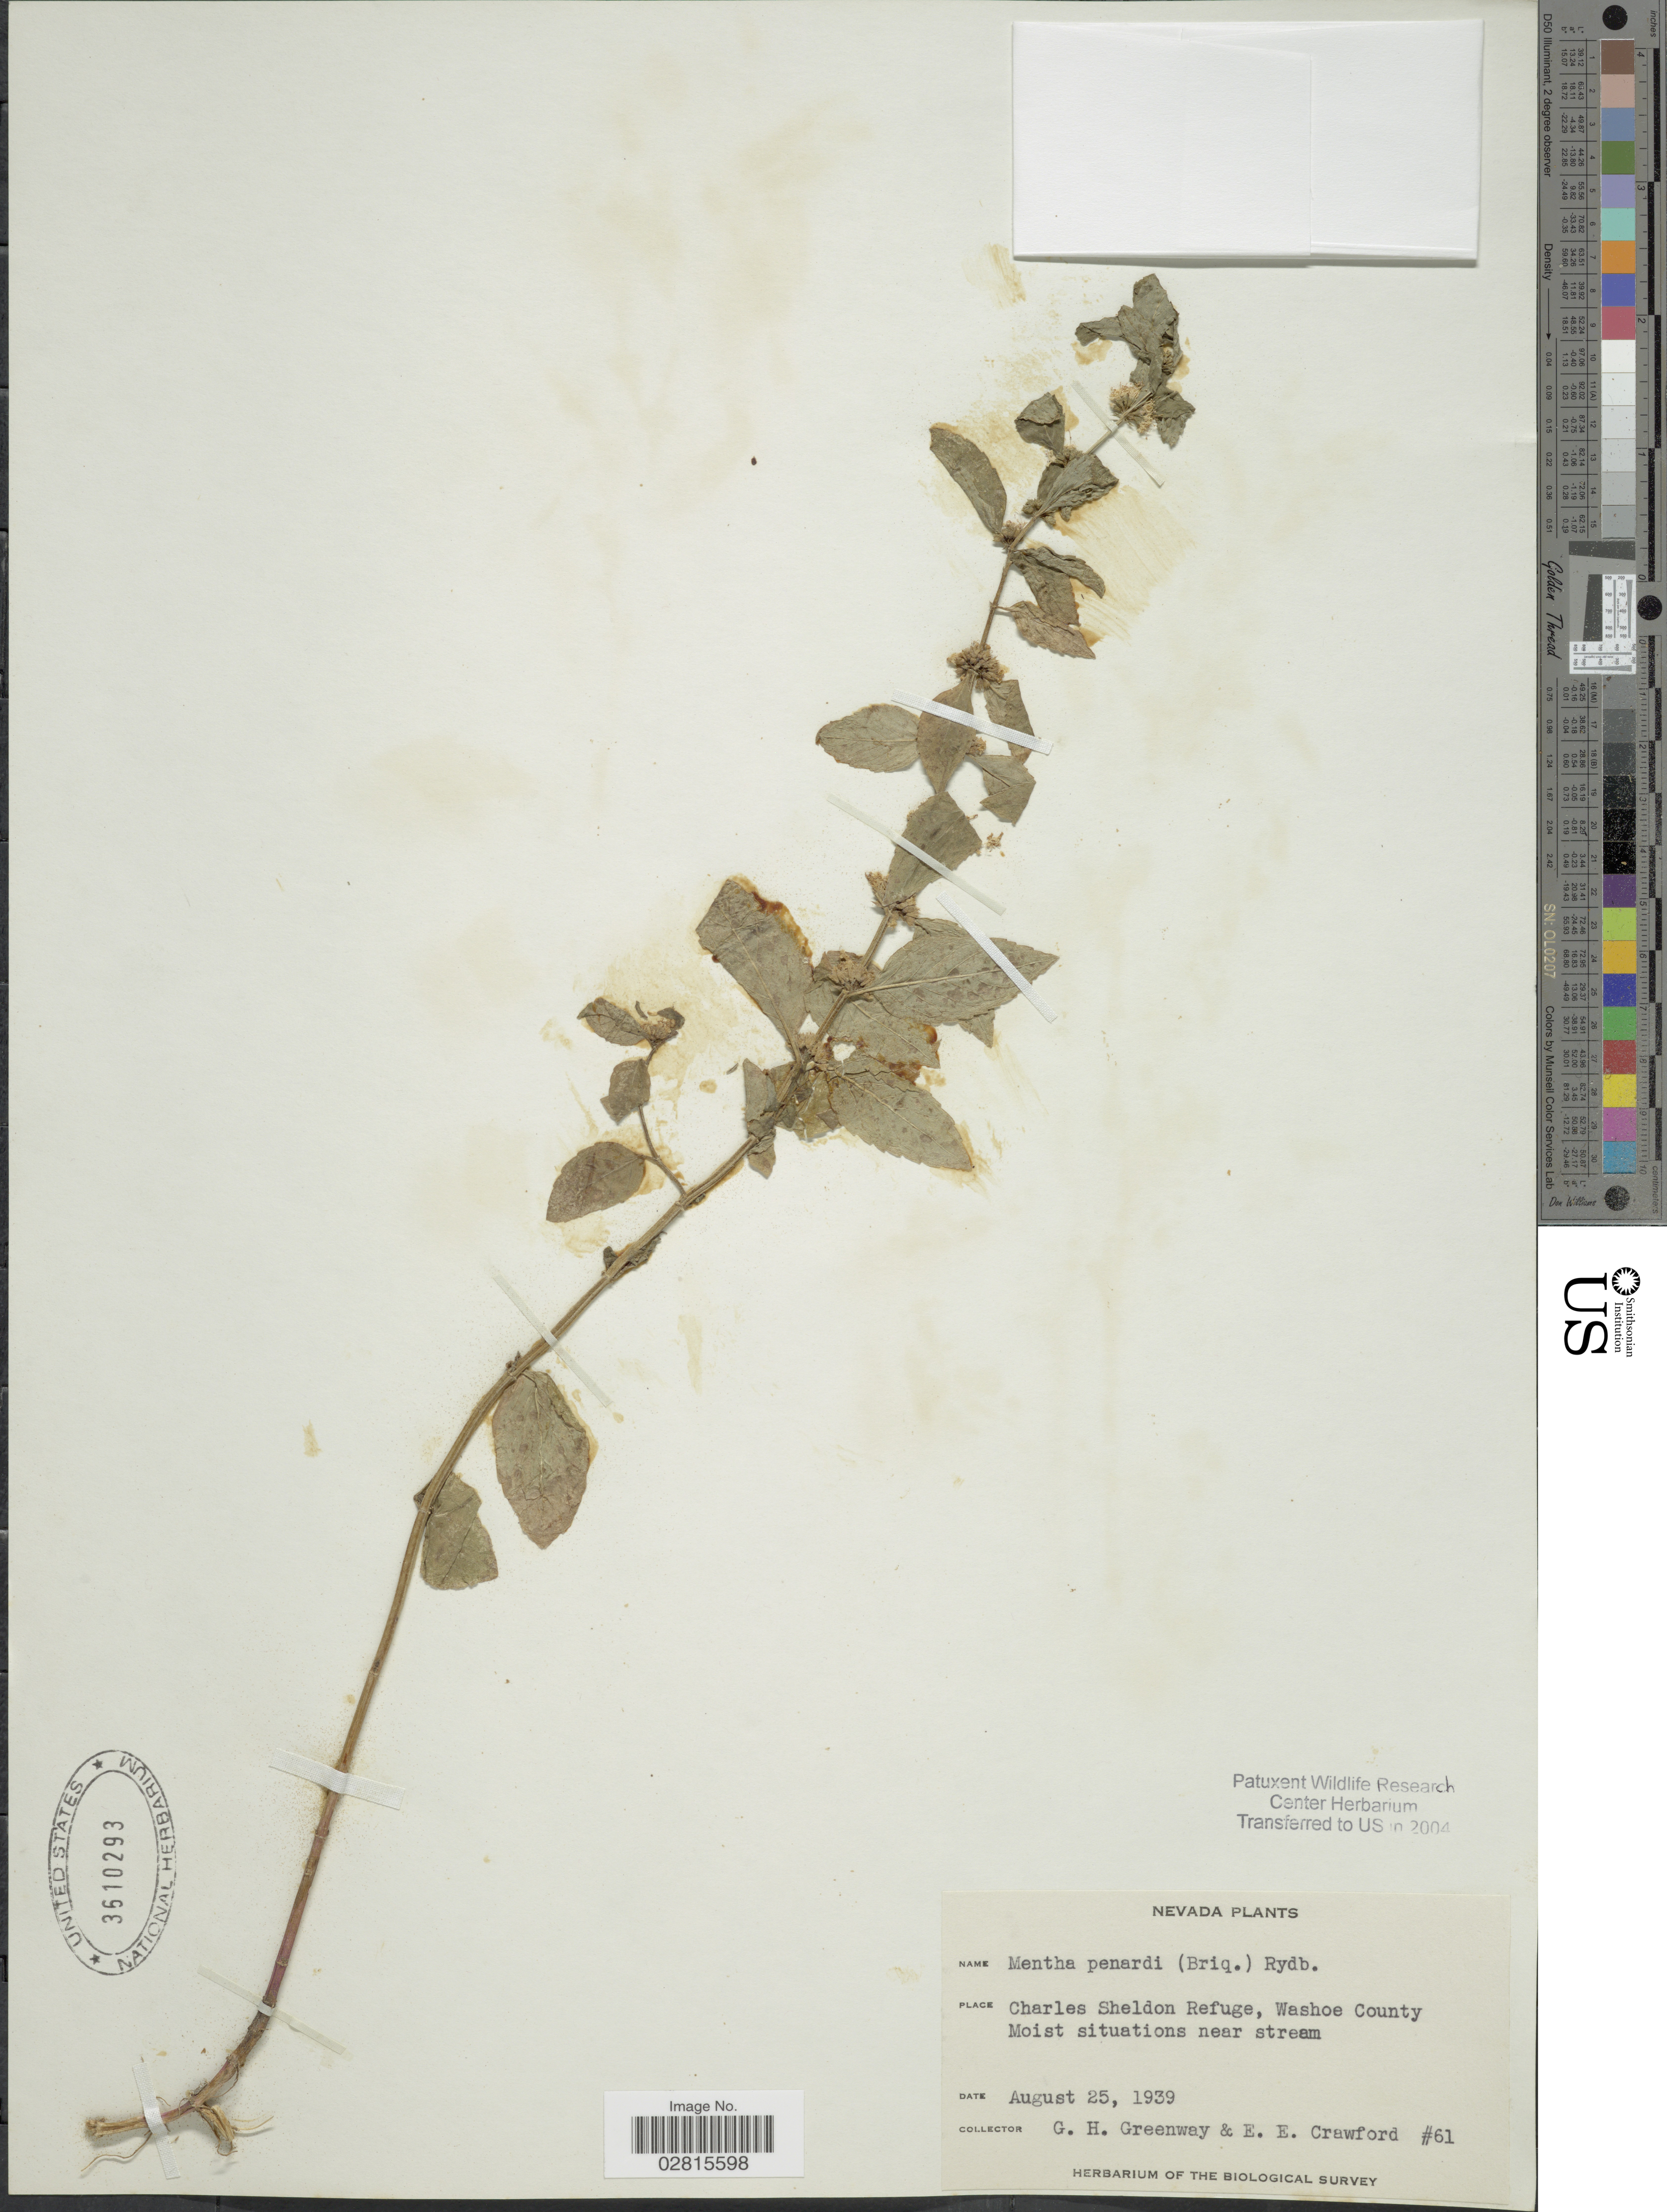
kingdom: Plantae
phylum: Tracheophyta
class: Magnoliopsida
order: Lamiales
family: Lamiaceae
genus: Mentha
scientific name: Mentha penardii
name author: (Briq.) Rydb.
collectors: G. Greenway & E. Crawford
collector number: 61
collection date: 1939-08-25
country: United States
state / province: Nevada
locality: Charles Sheldon Refuge, Washoe County.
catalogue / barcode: US 3610293